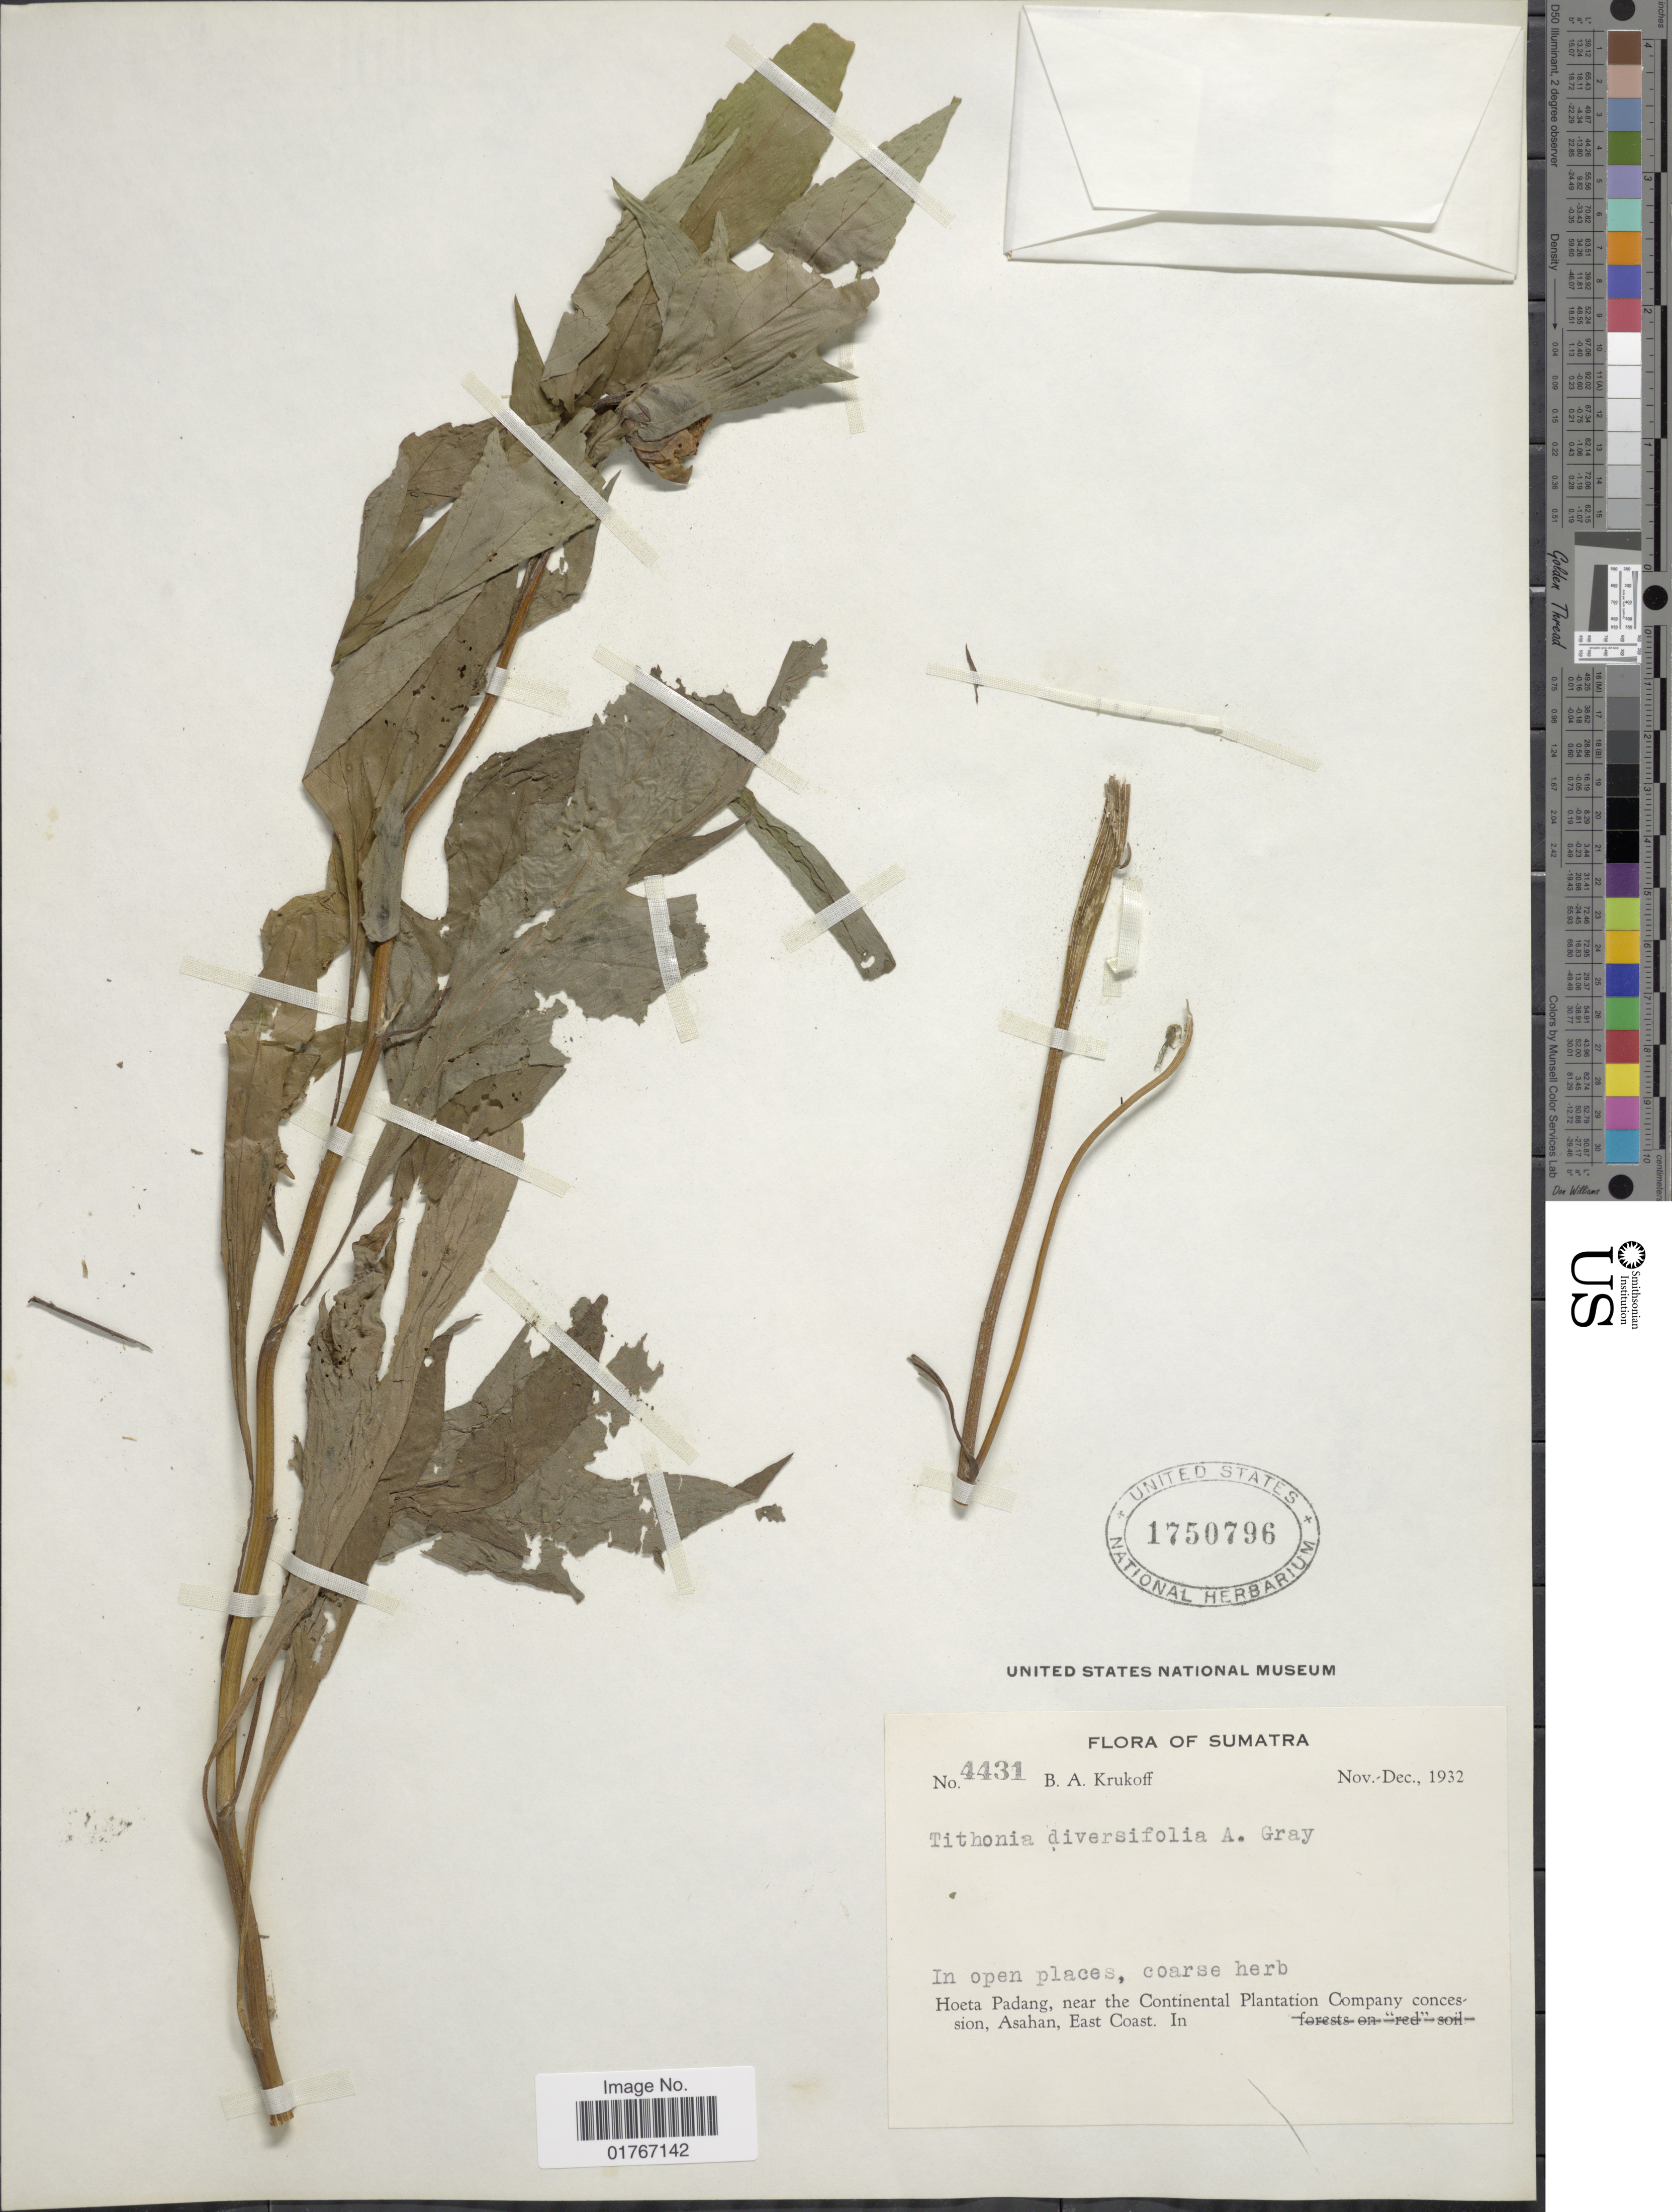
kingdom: Plantae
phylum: Tracheophyta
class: Magnoliopsida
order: Asterales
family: Asteraceae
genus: Tithonia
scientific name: Tithonia diversifolia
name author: (Hemsl.) A. Gray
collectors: B. A. Krukoff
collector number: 4431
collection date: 1932-11/1932-12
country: Indonesia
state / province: Sumatra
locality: In open places, coarse herb, Hoeta Padang, near the Contenental Plantation Company concession, Asahan, East Coast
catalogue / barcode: US 1750796